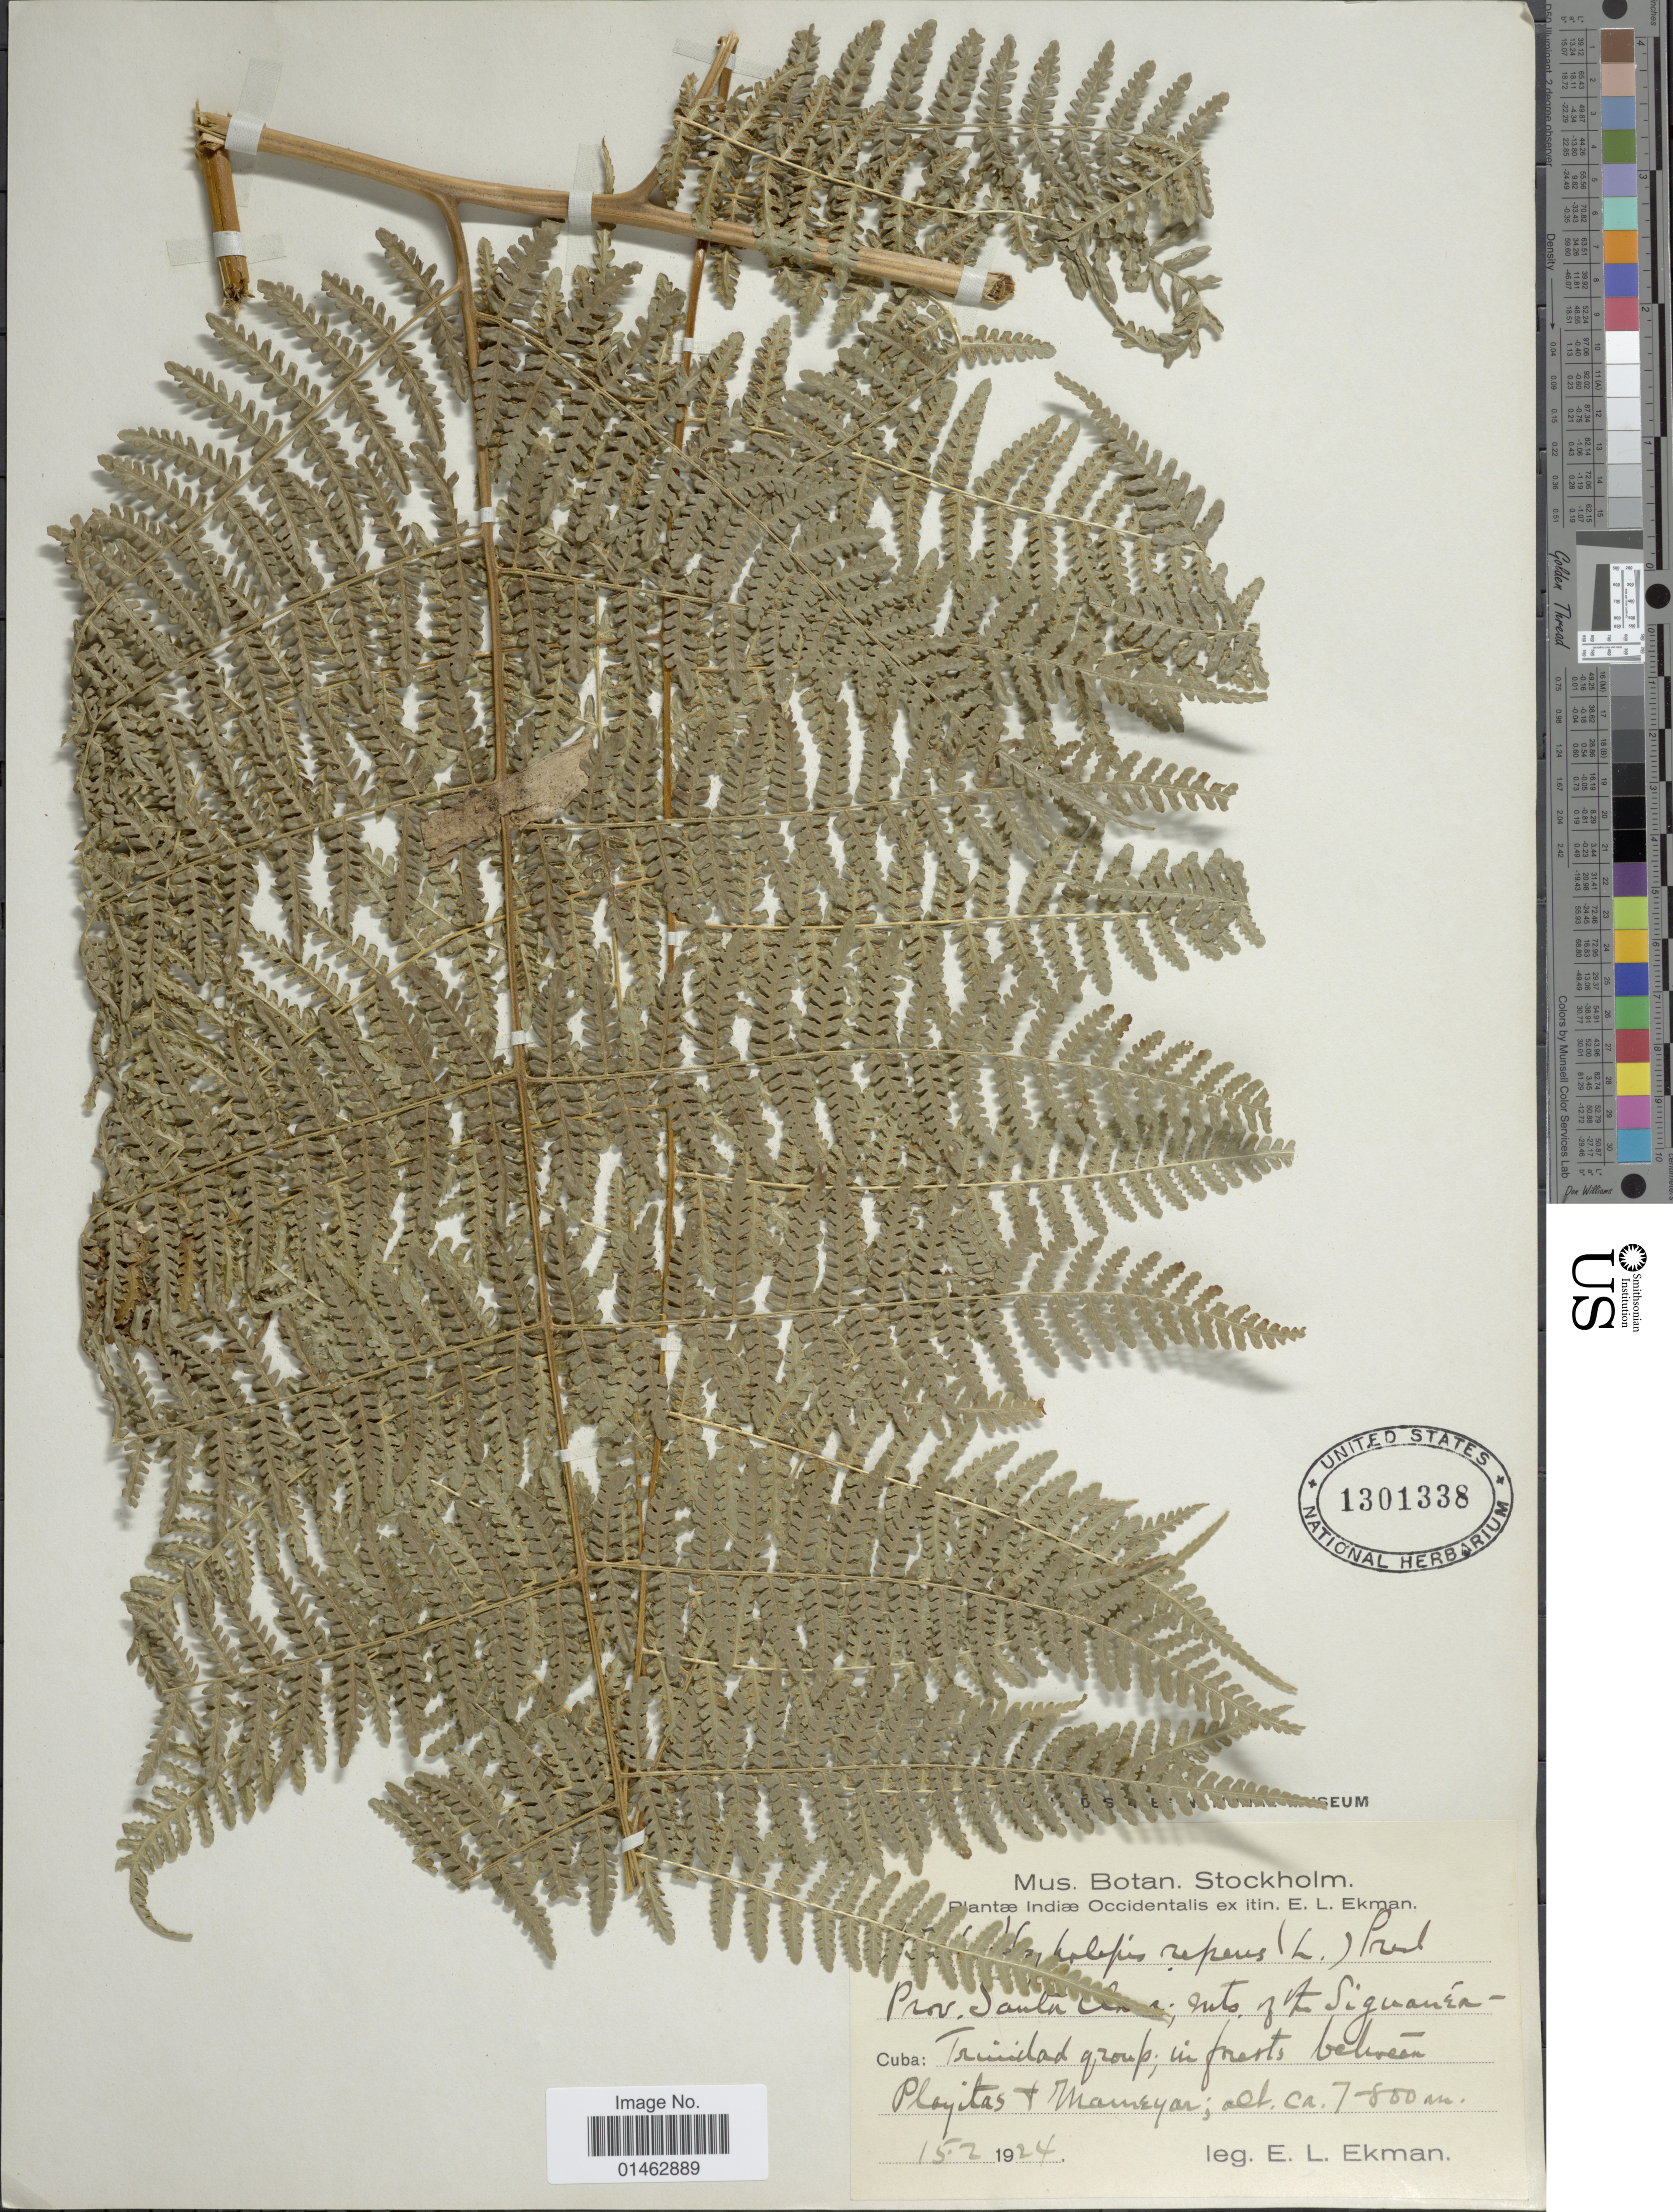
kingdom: Plantae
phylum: Tracheophyta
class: Polypodiopsida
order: Polypodiales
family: Dennstaedtiaceae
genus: Hypolepis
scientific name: Hypolepis repens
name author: (L.) C. Presl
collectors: E. L. Ekman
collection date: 1924-02-15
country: Cuba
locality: Trinidad group; in forest between Playitas & Mameyar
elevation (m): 700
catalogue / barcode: US 1301338